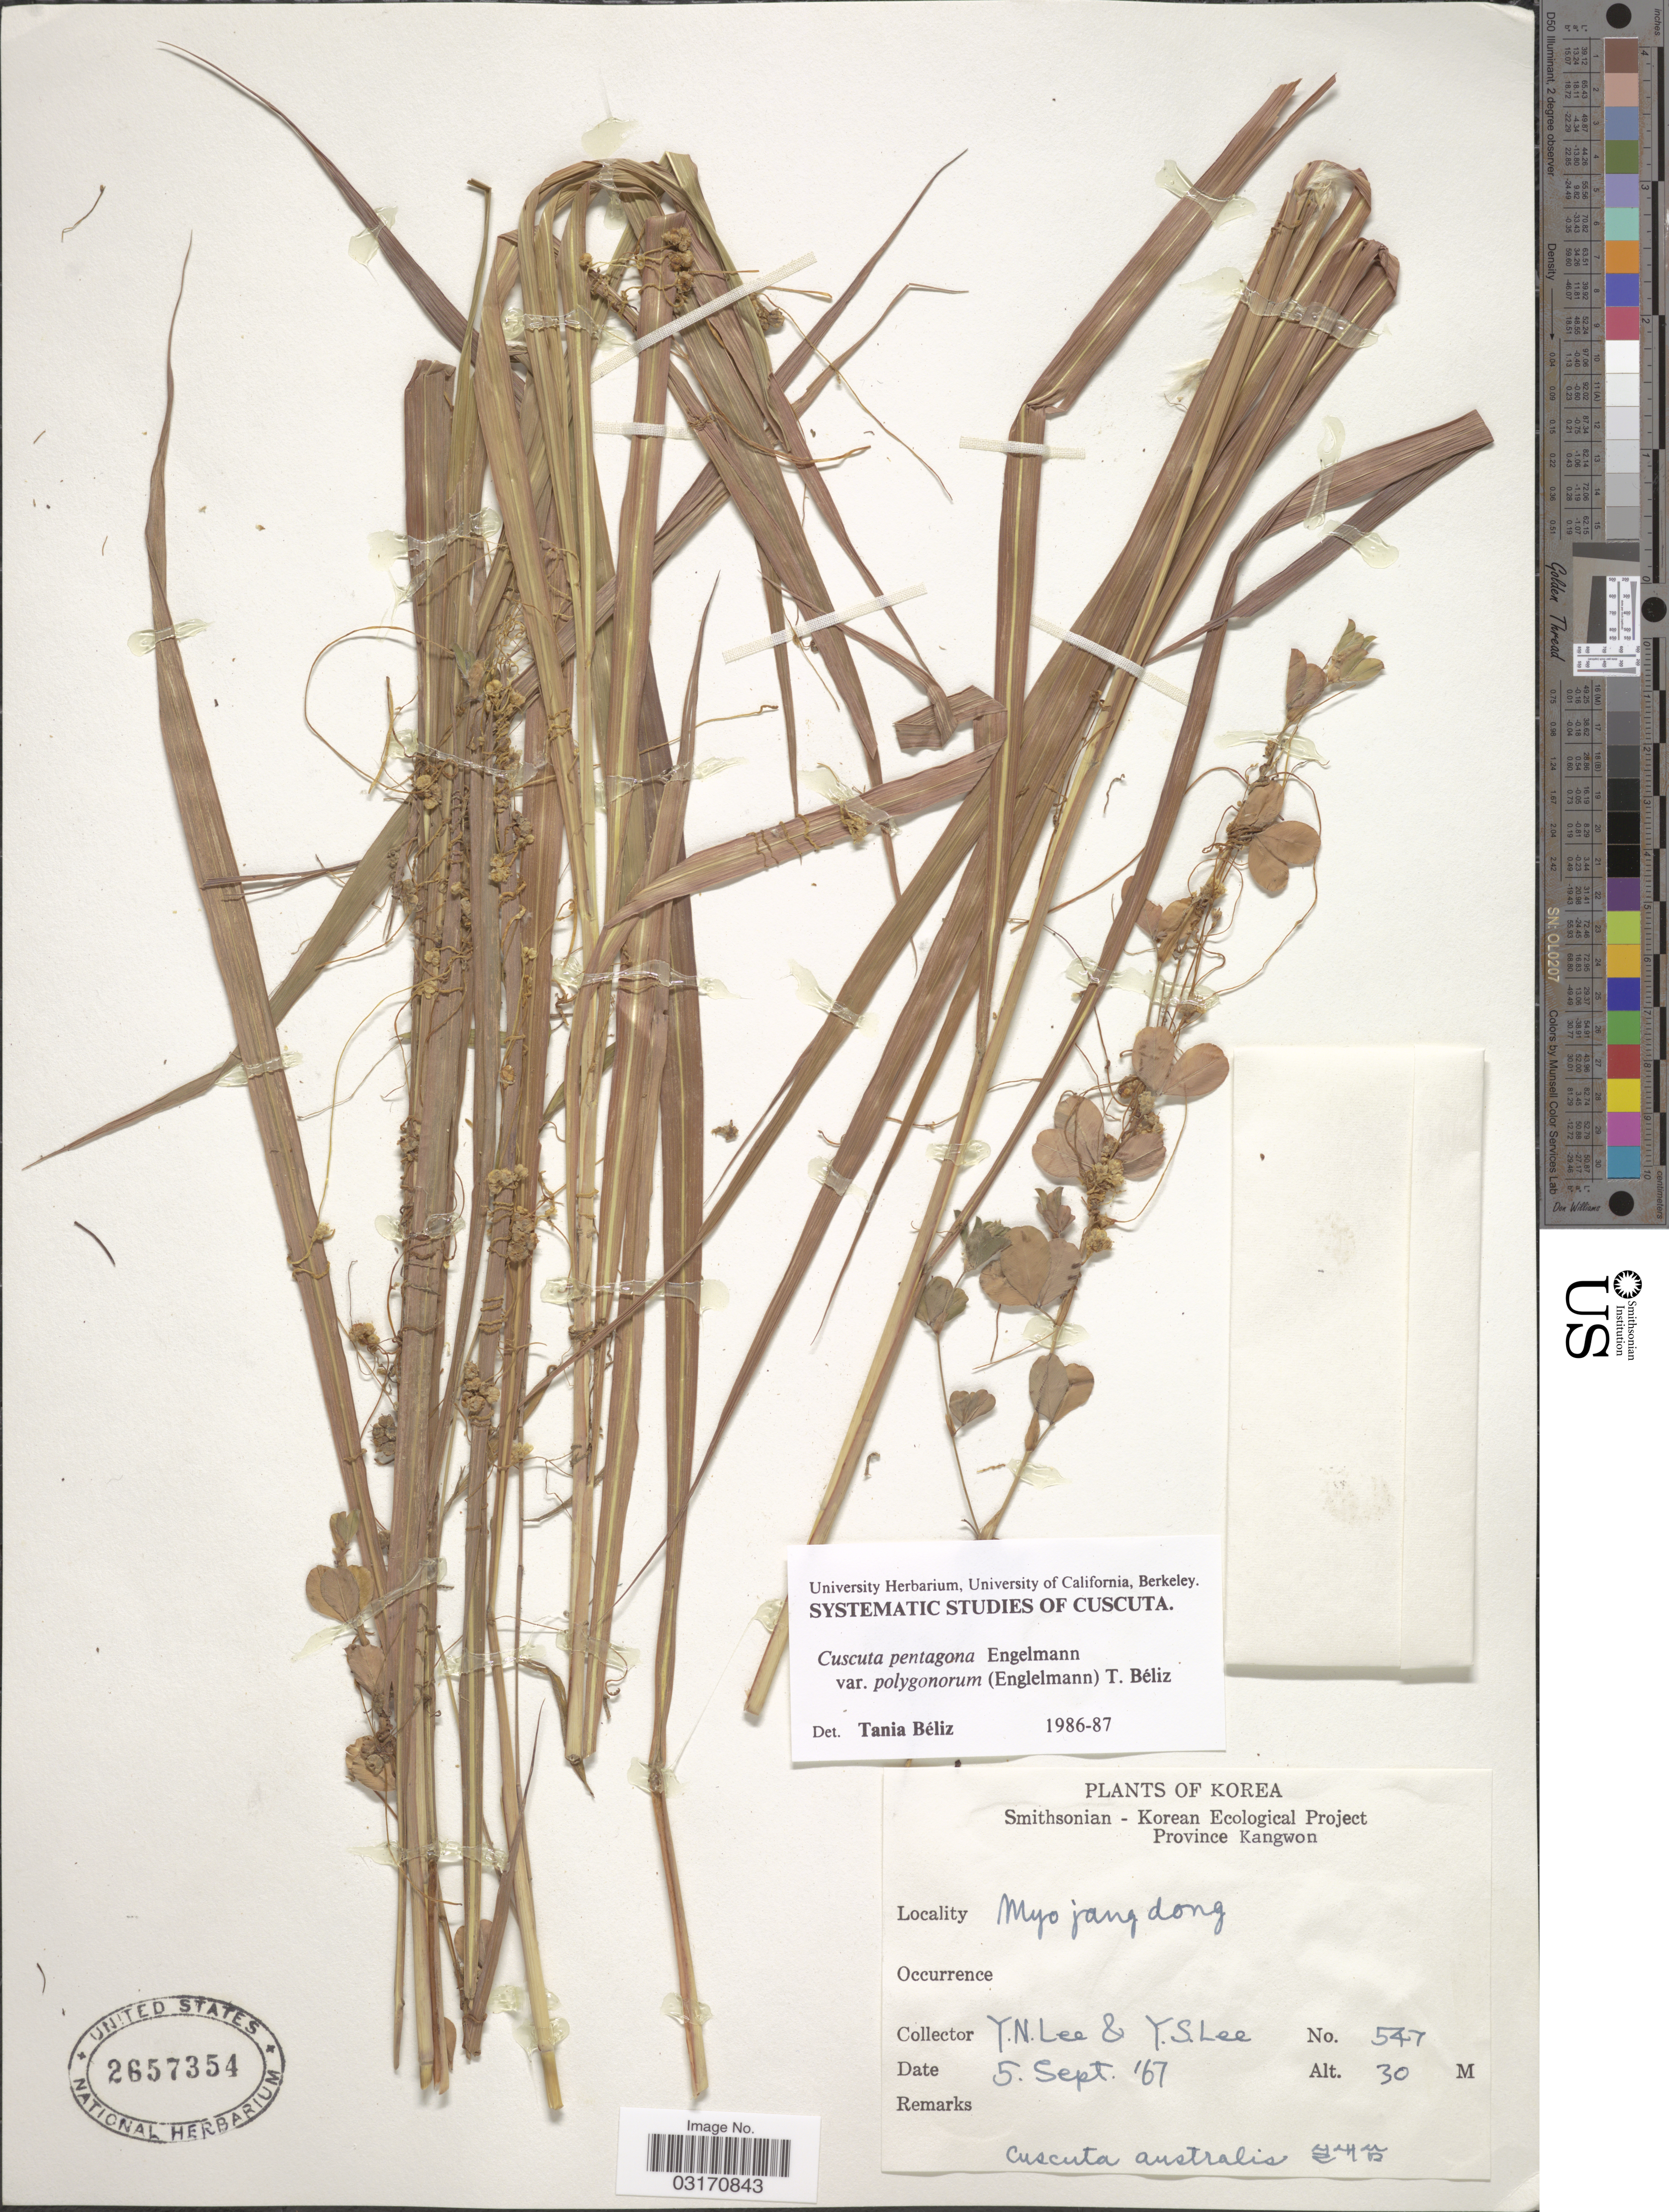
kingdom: Plantae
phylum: Tracheophyta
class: Magnoliopsida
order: Solanales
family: Convolvulaceae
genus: Cuscuta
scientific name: Cuscuta pentagona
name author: Engelm.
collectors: Y. N. Lee & Y. S. Lee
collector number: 547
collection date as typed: Transcribed d/m/y: 5/9/67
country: North Korea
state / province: Kangwon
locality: Korea. Myo jang dong.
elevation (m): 30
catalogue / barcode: US 2657354